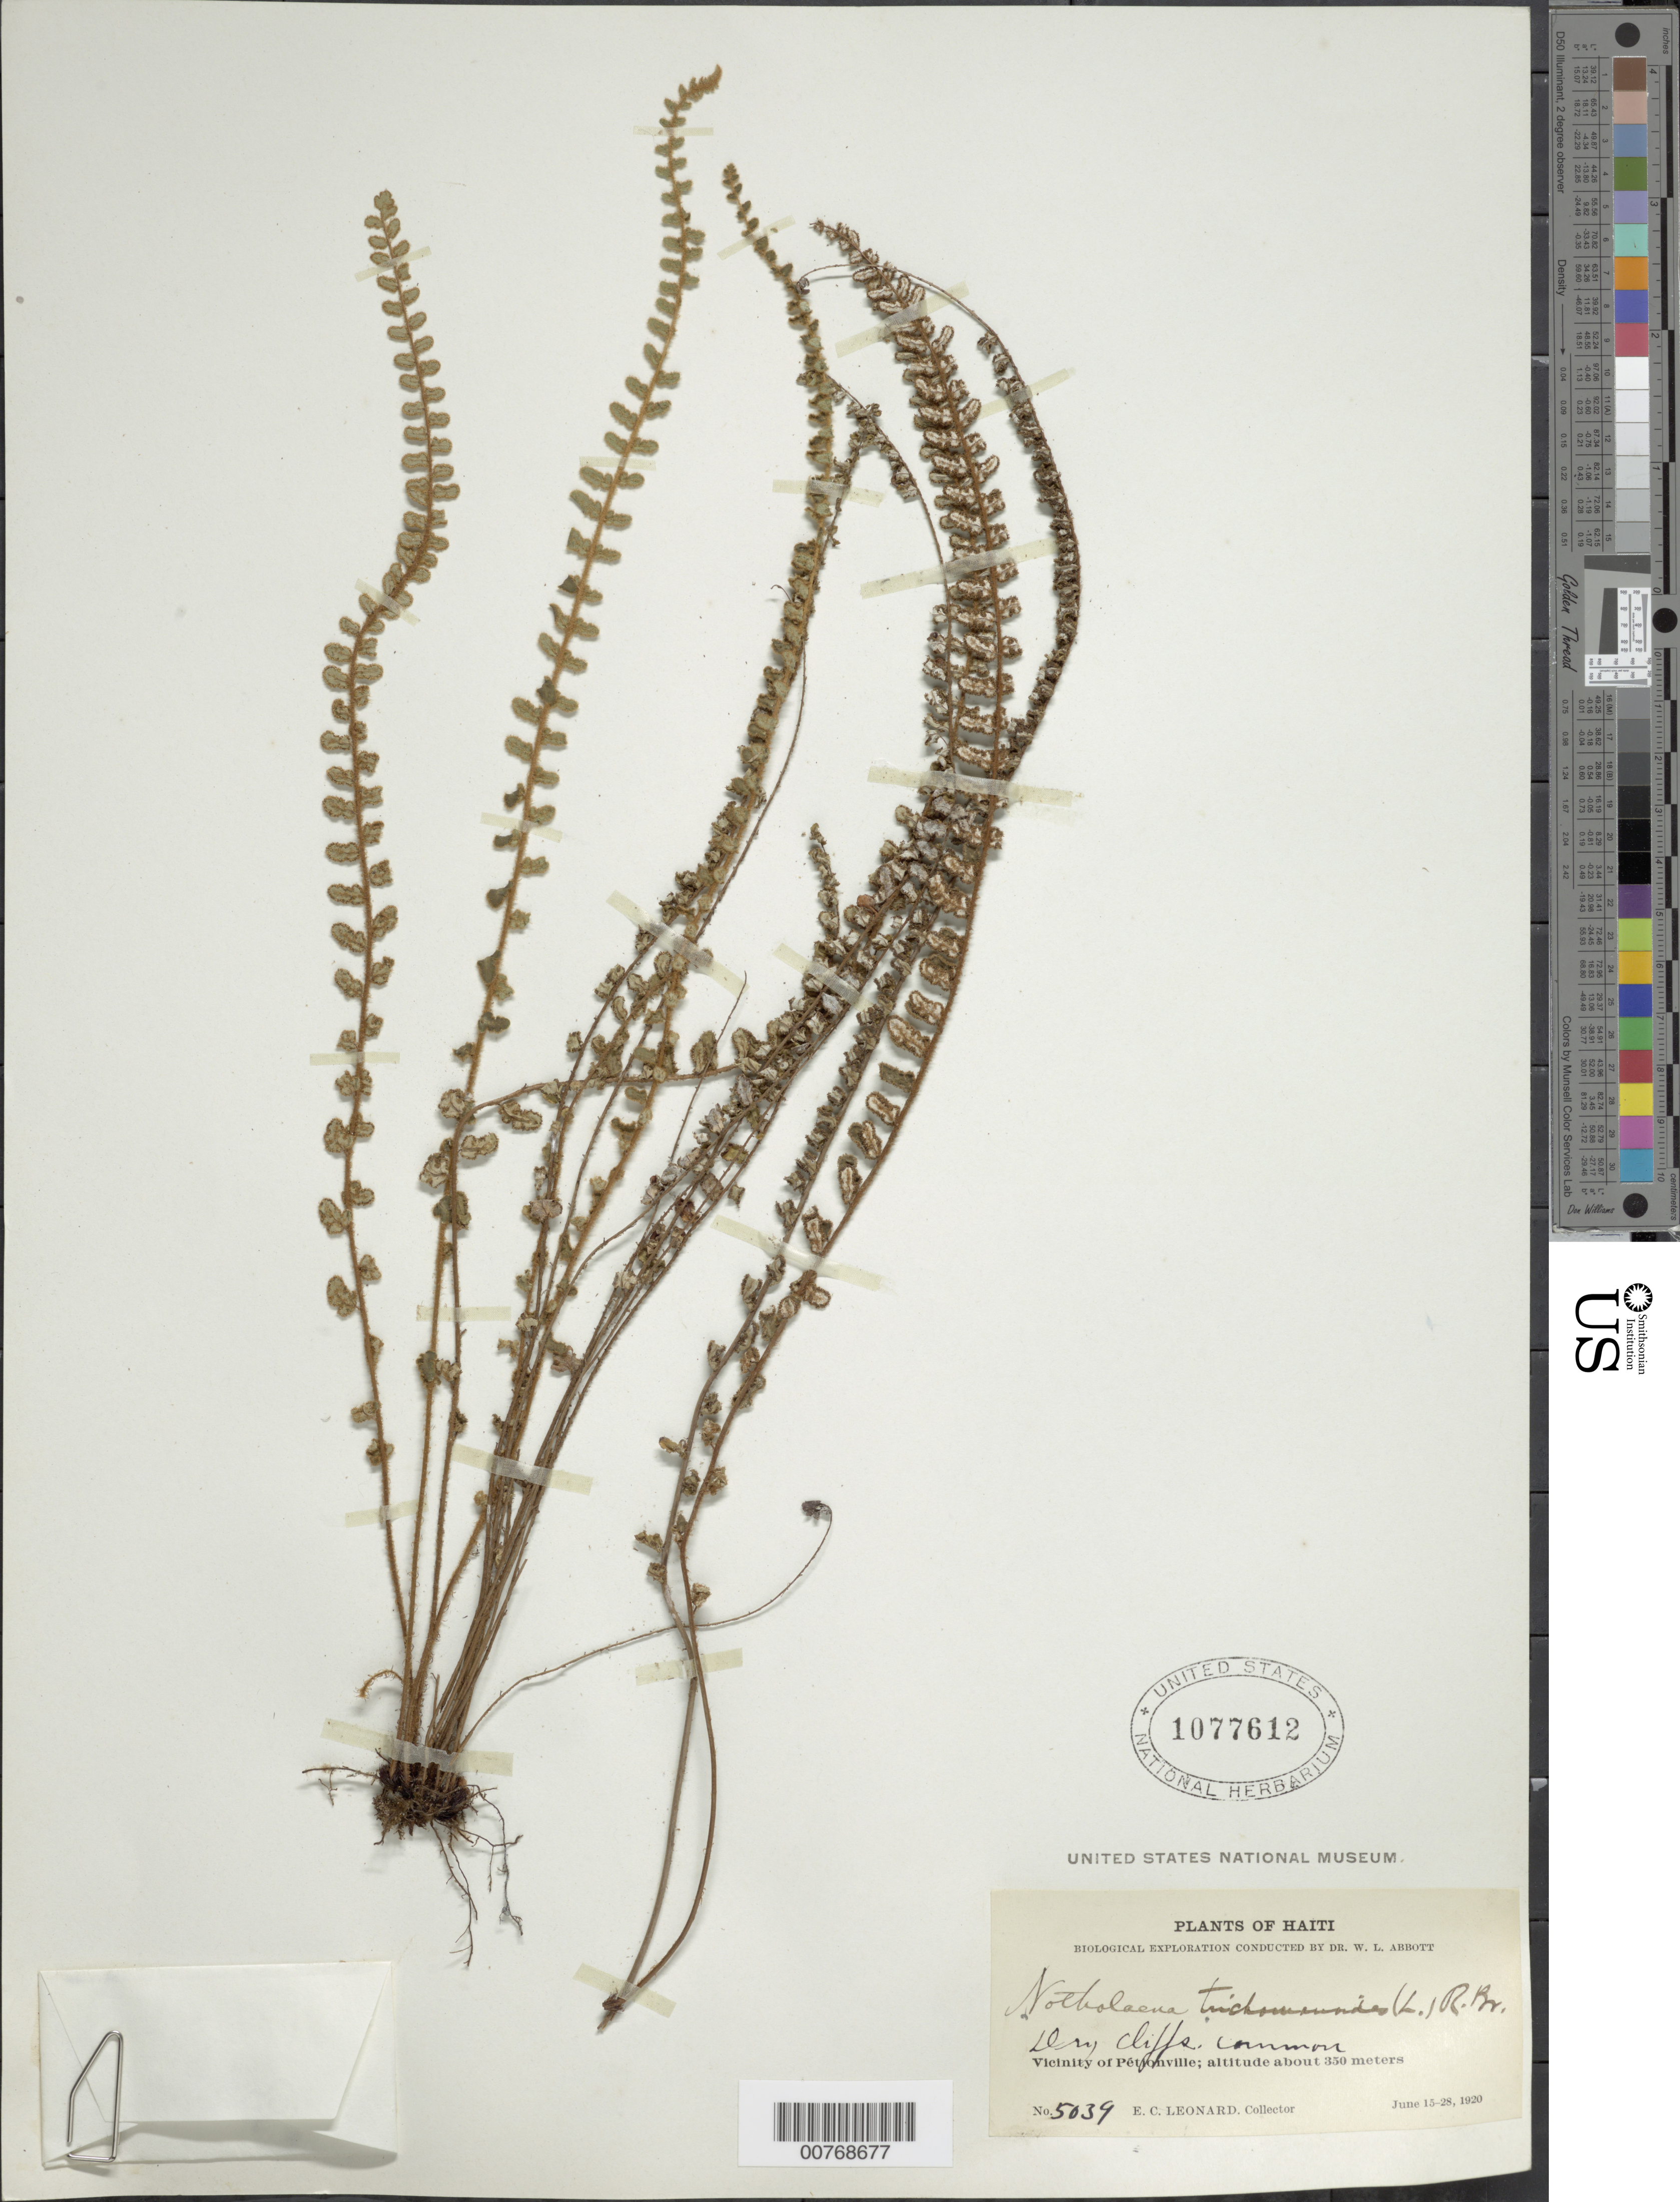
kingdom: Plantae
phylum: Tracheophyta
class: Polypodiopsida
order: Polypodiales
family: Pteridaceae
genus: Notholaena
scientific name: Notholaena trichomanoides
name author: (L.) Desv.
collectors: E. C. Leonard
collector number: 5039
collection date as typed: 15 Jun 1920 to 28 Jun 1920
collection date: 1920-06-15/1920-06-28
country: Haiti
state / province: Ouest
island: Hispaniola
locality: Vicinity of Pétionville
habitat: Dry cliffs, common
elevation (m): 350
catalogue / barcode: US 1077612